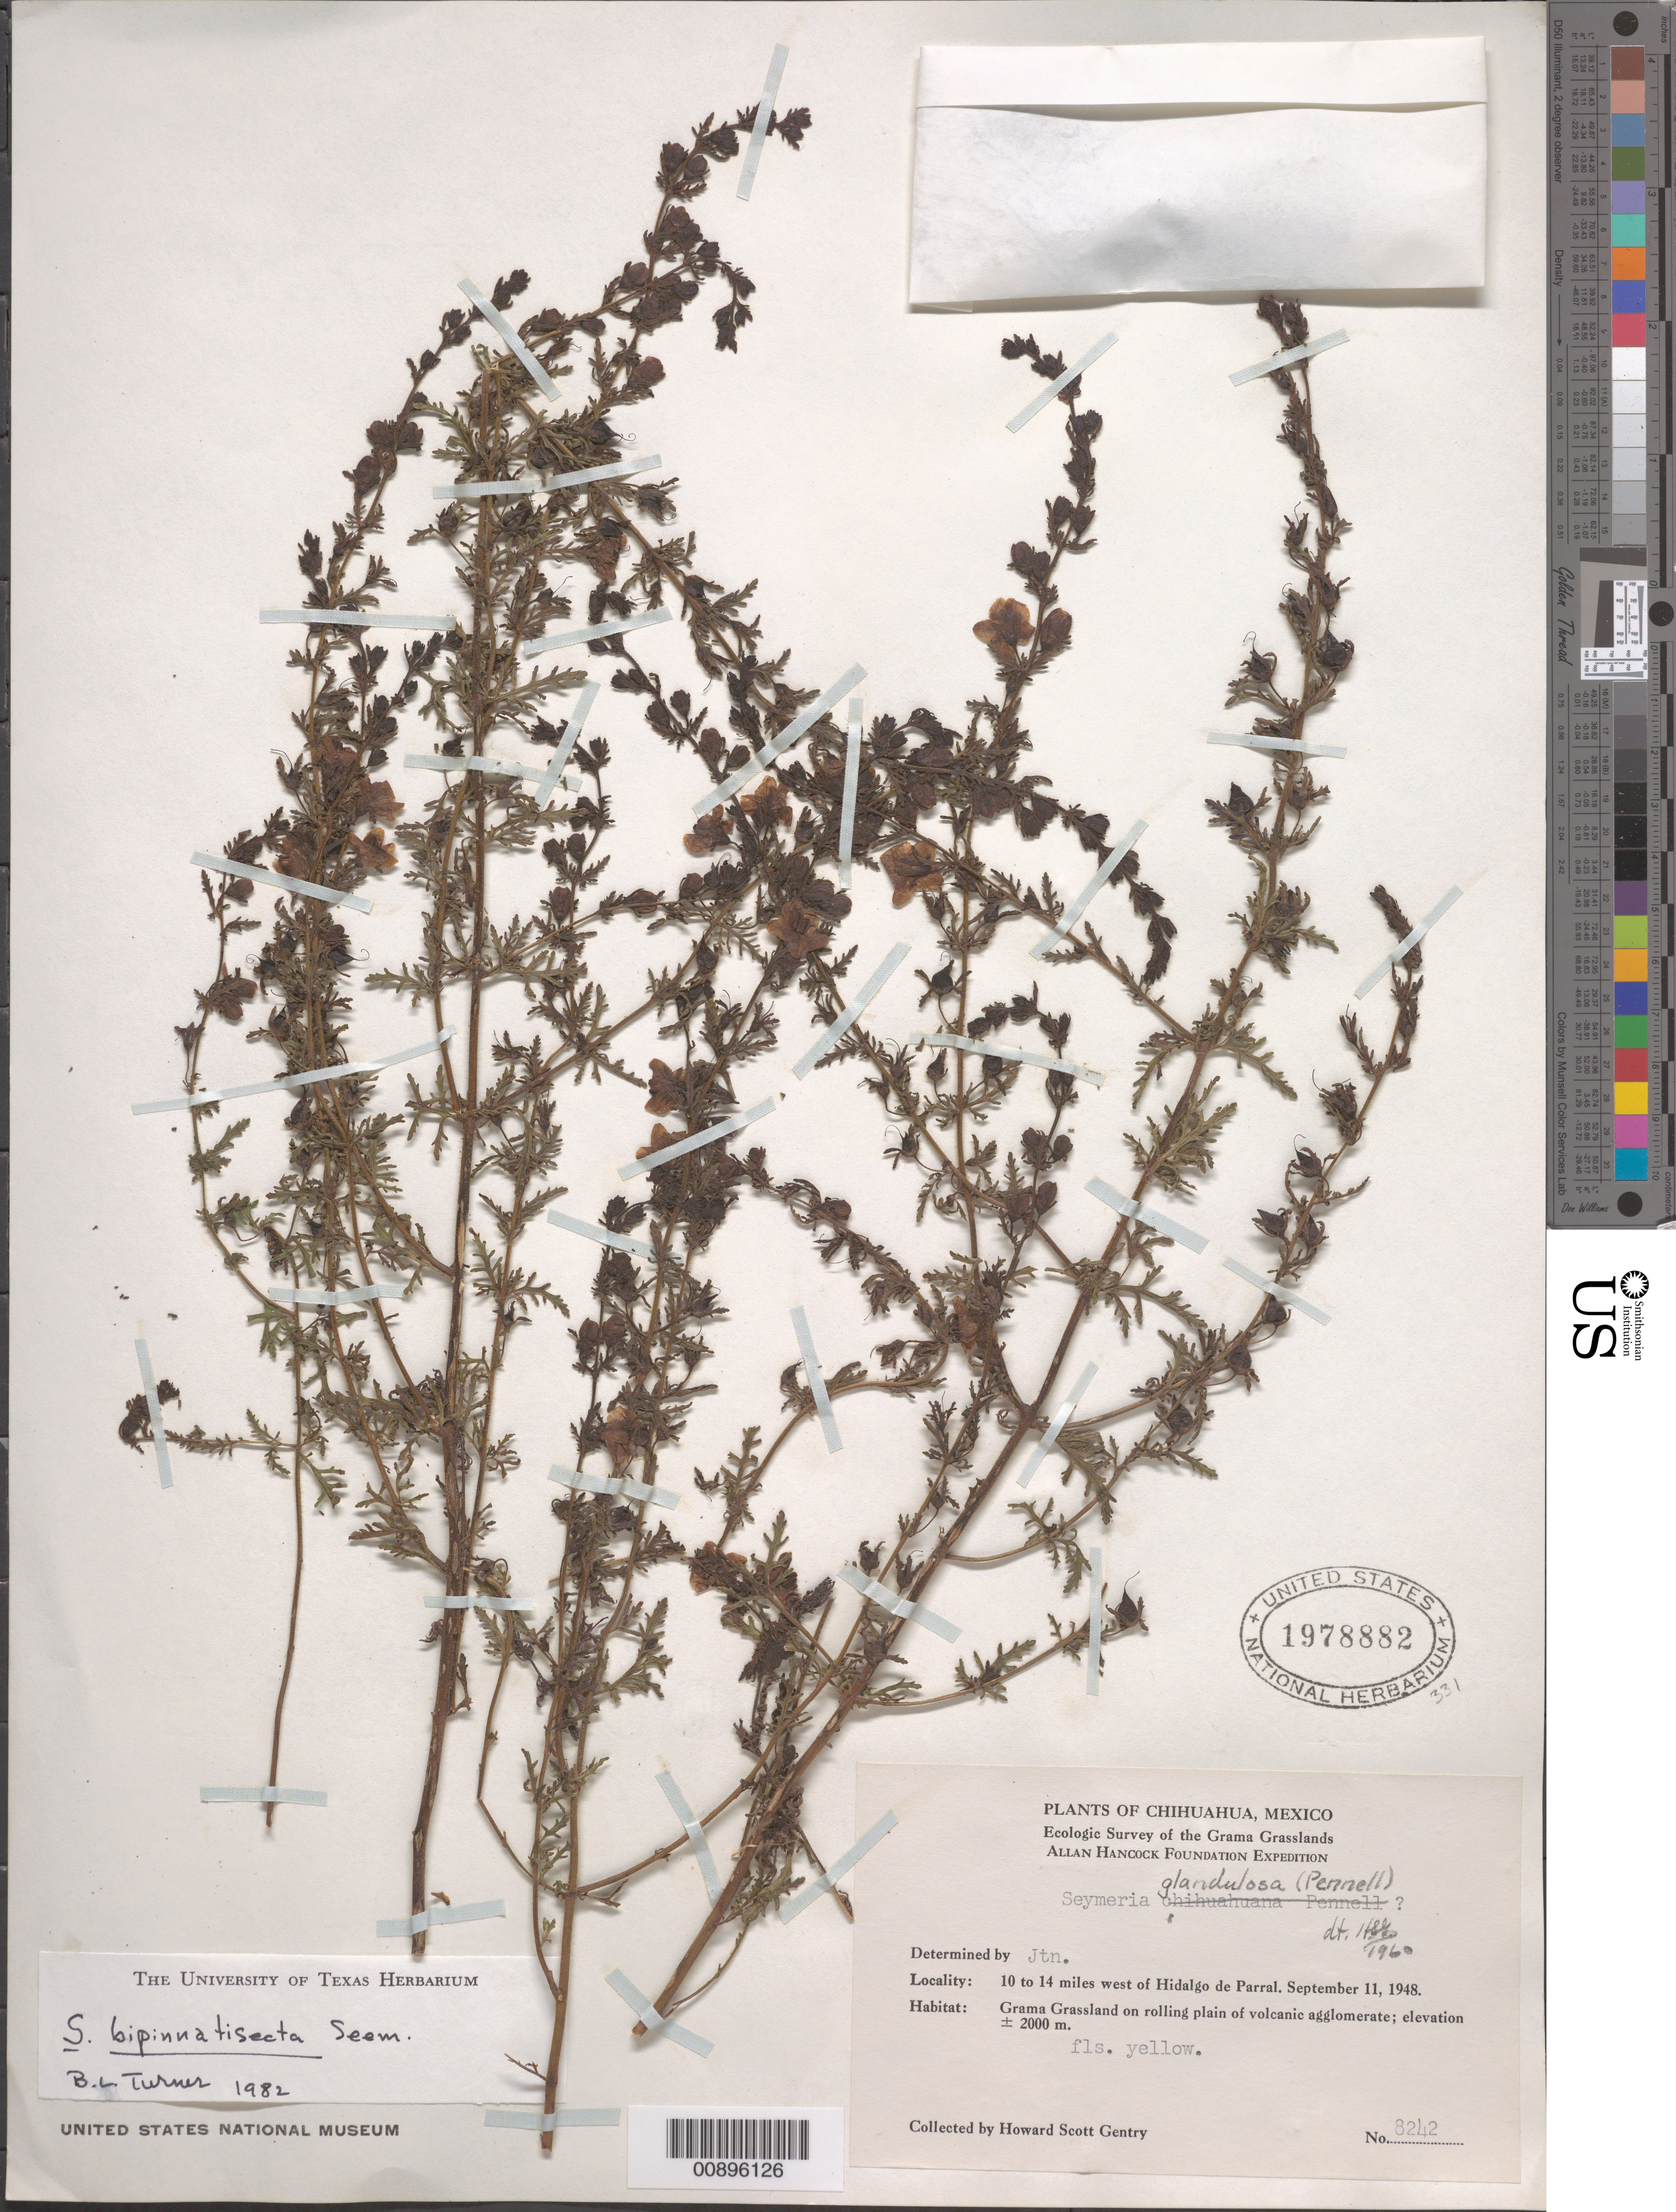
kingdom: Plantae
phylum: Tracheophyta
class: Magnoliopsida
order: Lamiales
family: Orobanchaceae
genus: Seymeria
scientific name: Seymeria bipinnatisecta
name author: Seem.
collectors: H. S. Gentry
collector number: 8242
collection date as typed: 11 Sep 1948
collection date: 1948-09-11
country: Mexico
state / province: Chihuahua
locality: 10 to 14 miles west of Hidalgo de Parral, Chihuahua.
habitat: Grama Grassland on rolling plain of volcanic agglomerate.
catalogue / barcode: US 1978882